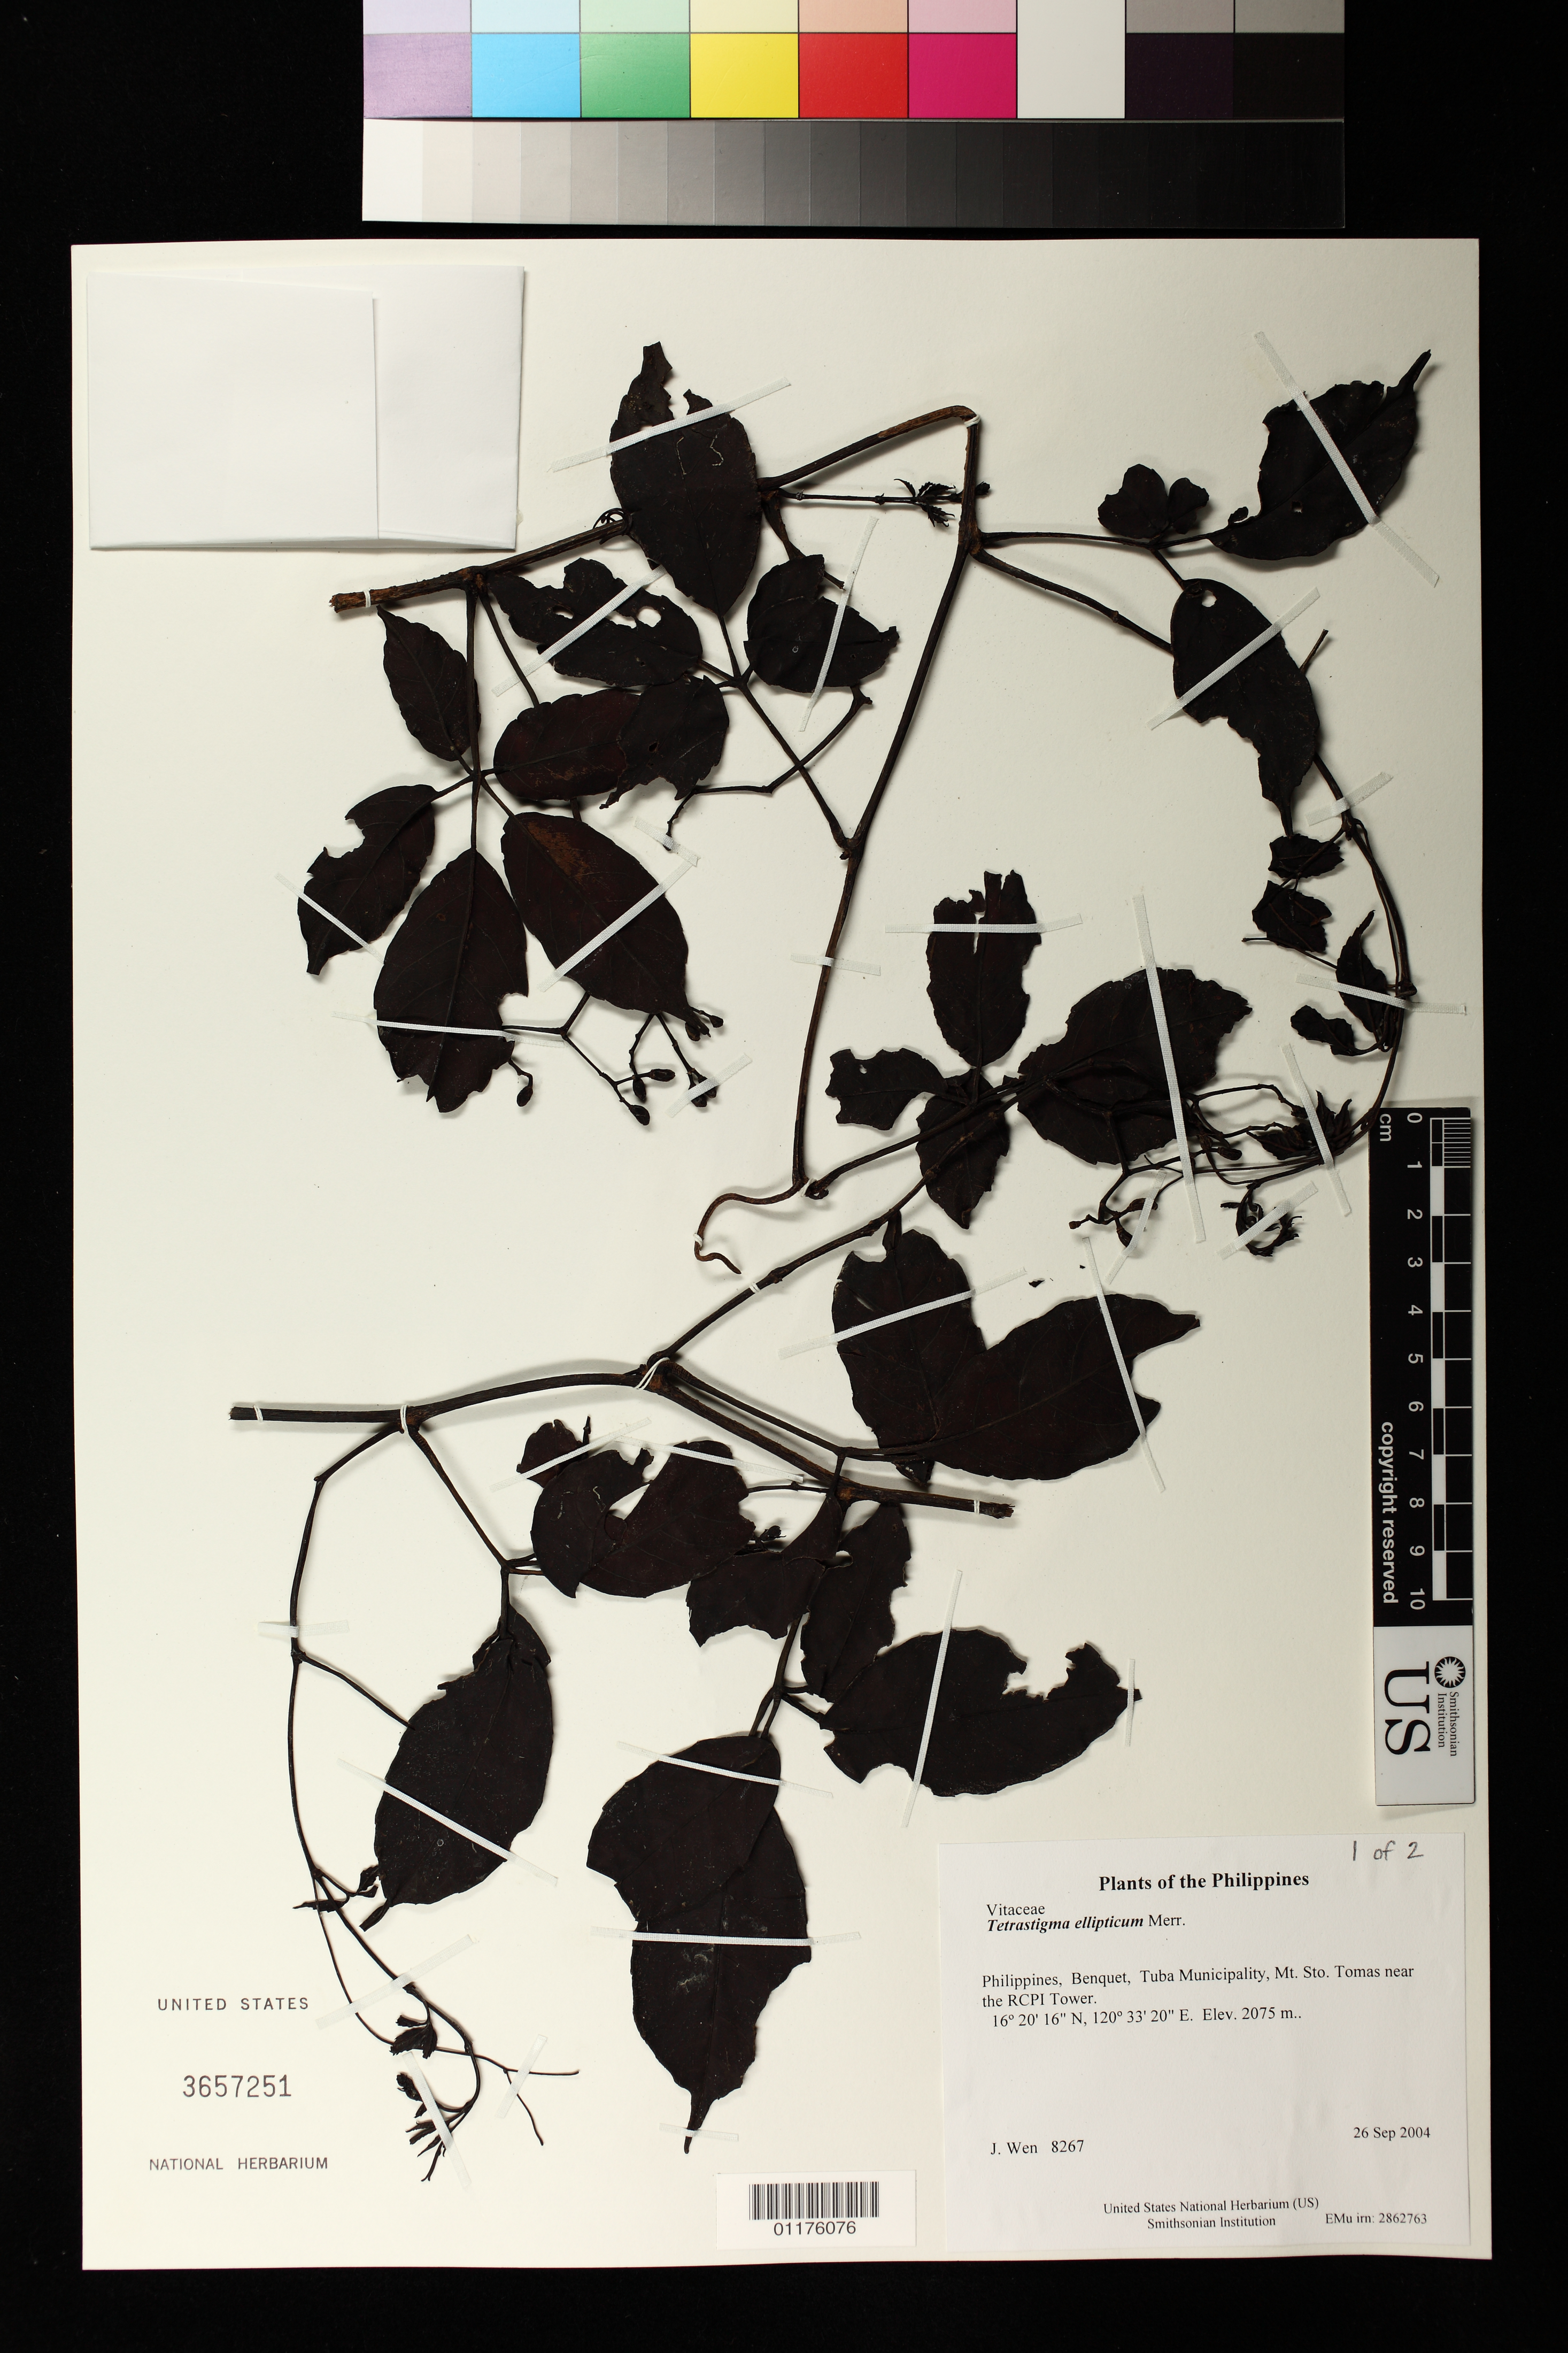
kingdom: Plantae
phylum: Tracheophyta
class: Magnoliopsida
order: Vitales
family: Vitaceae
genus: Tetrastigma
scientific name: Tetrastigma ellipticum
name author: Merr.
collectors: J. Wen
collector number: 8267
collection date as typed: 26 Sep 2004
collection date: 2004-09-26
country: Philippines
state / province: Cordillera (Administrative Region)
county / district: Benguet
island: Luzon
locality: Tuba Municipality, Mt. Sto. Tomas near the RCPI Tower.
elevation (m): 2075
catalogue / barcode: US 3657251